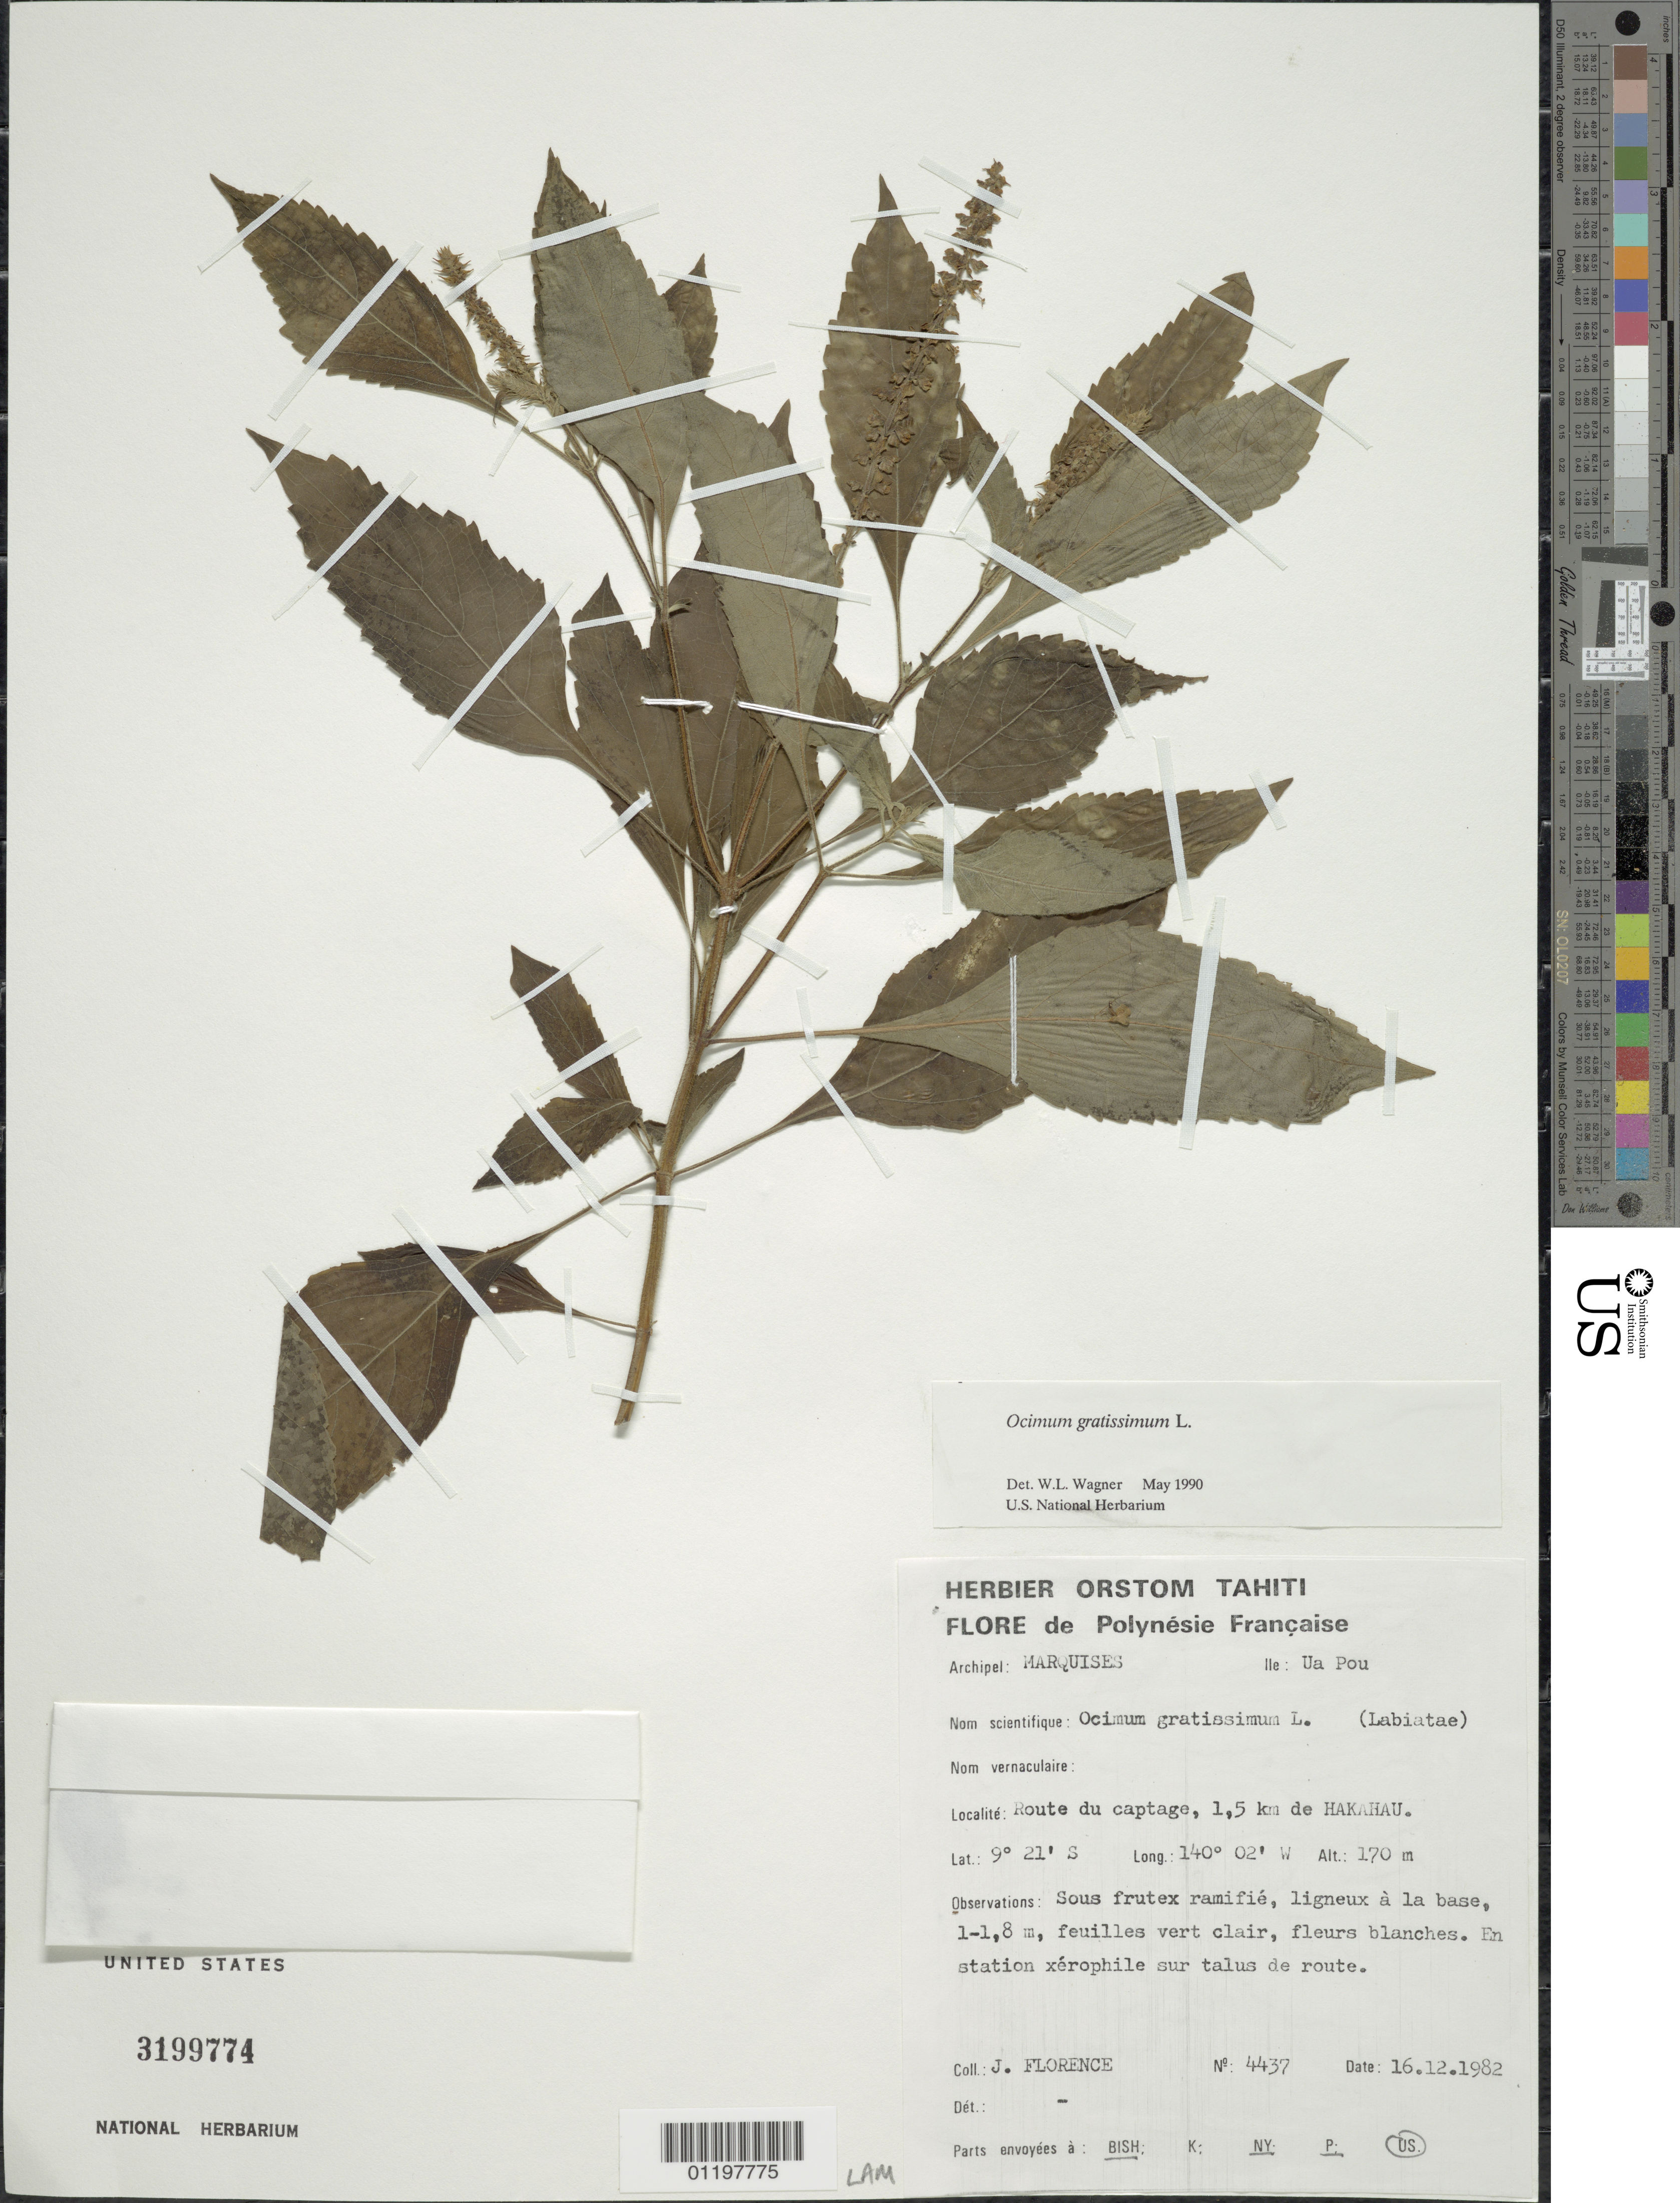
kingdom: Plantae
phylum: Tracheophyta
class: Magnoliopsida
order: Lamiales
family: Lamiaceae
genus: Ocimum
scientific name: Ocimum gratissimum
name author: L.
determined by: Wagner, W. L., (BOT), Smithsonian Institution - National Museum of Natural History (UNITED STATES)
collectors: J. Florence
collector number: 4437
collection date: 1982-12-16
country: French Polynesia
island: Ua Pou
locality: Route du captage, 1.5 km de Hakahau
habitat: En station xérophile sur talus de route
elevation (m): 170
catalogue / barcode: US 3199774